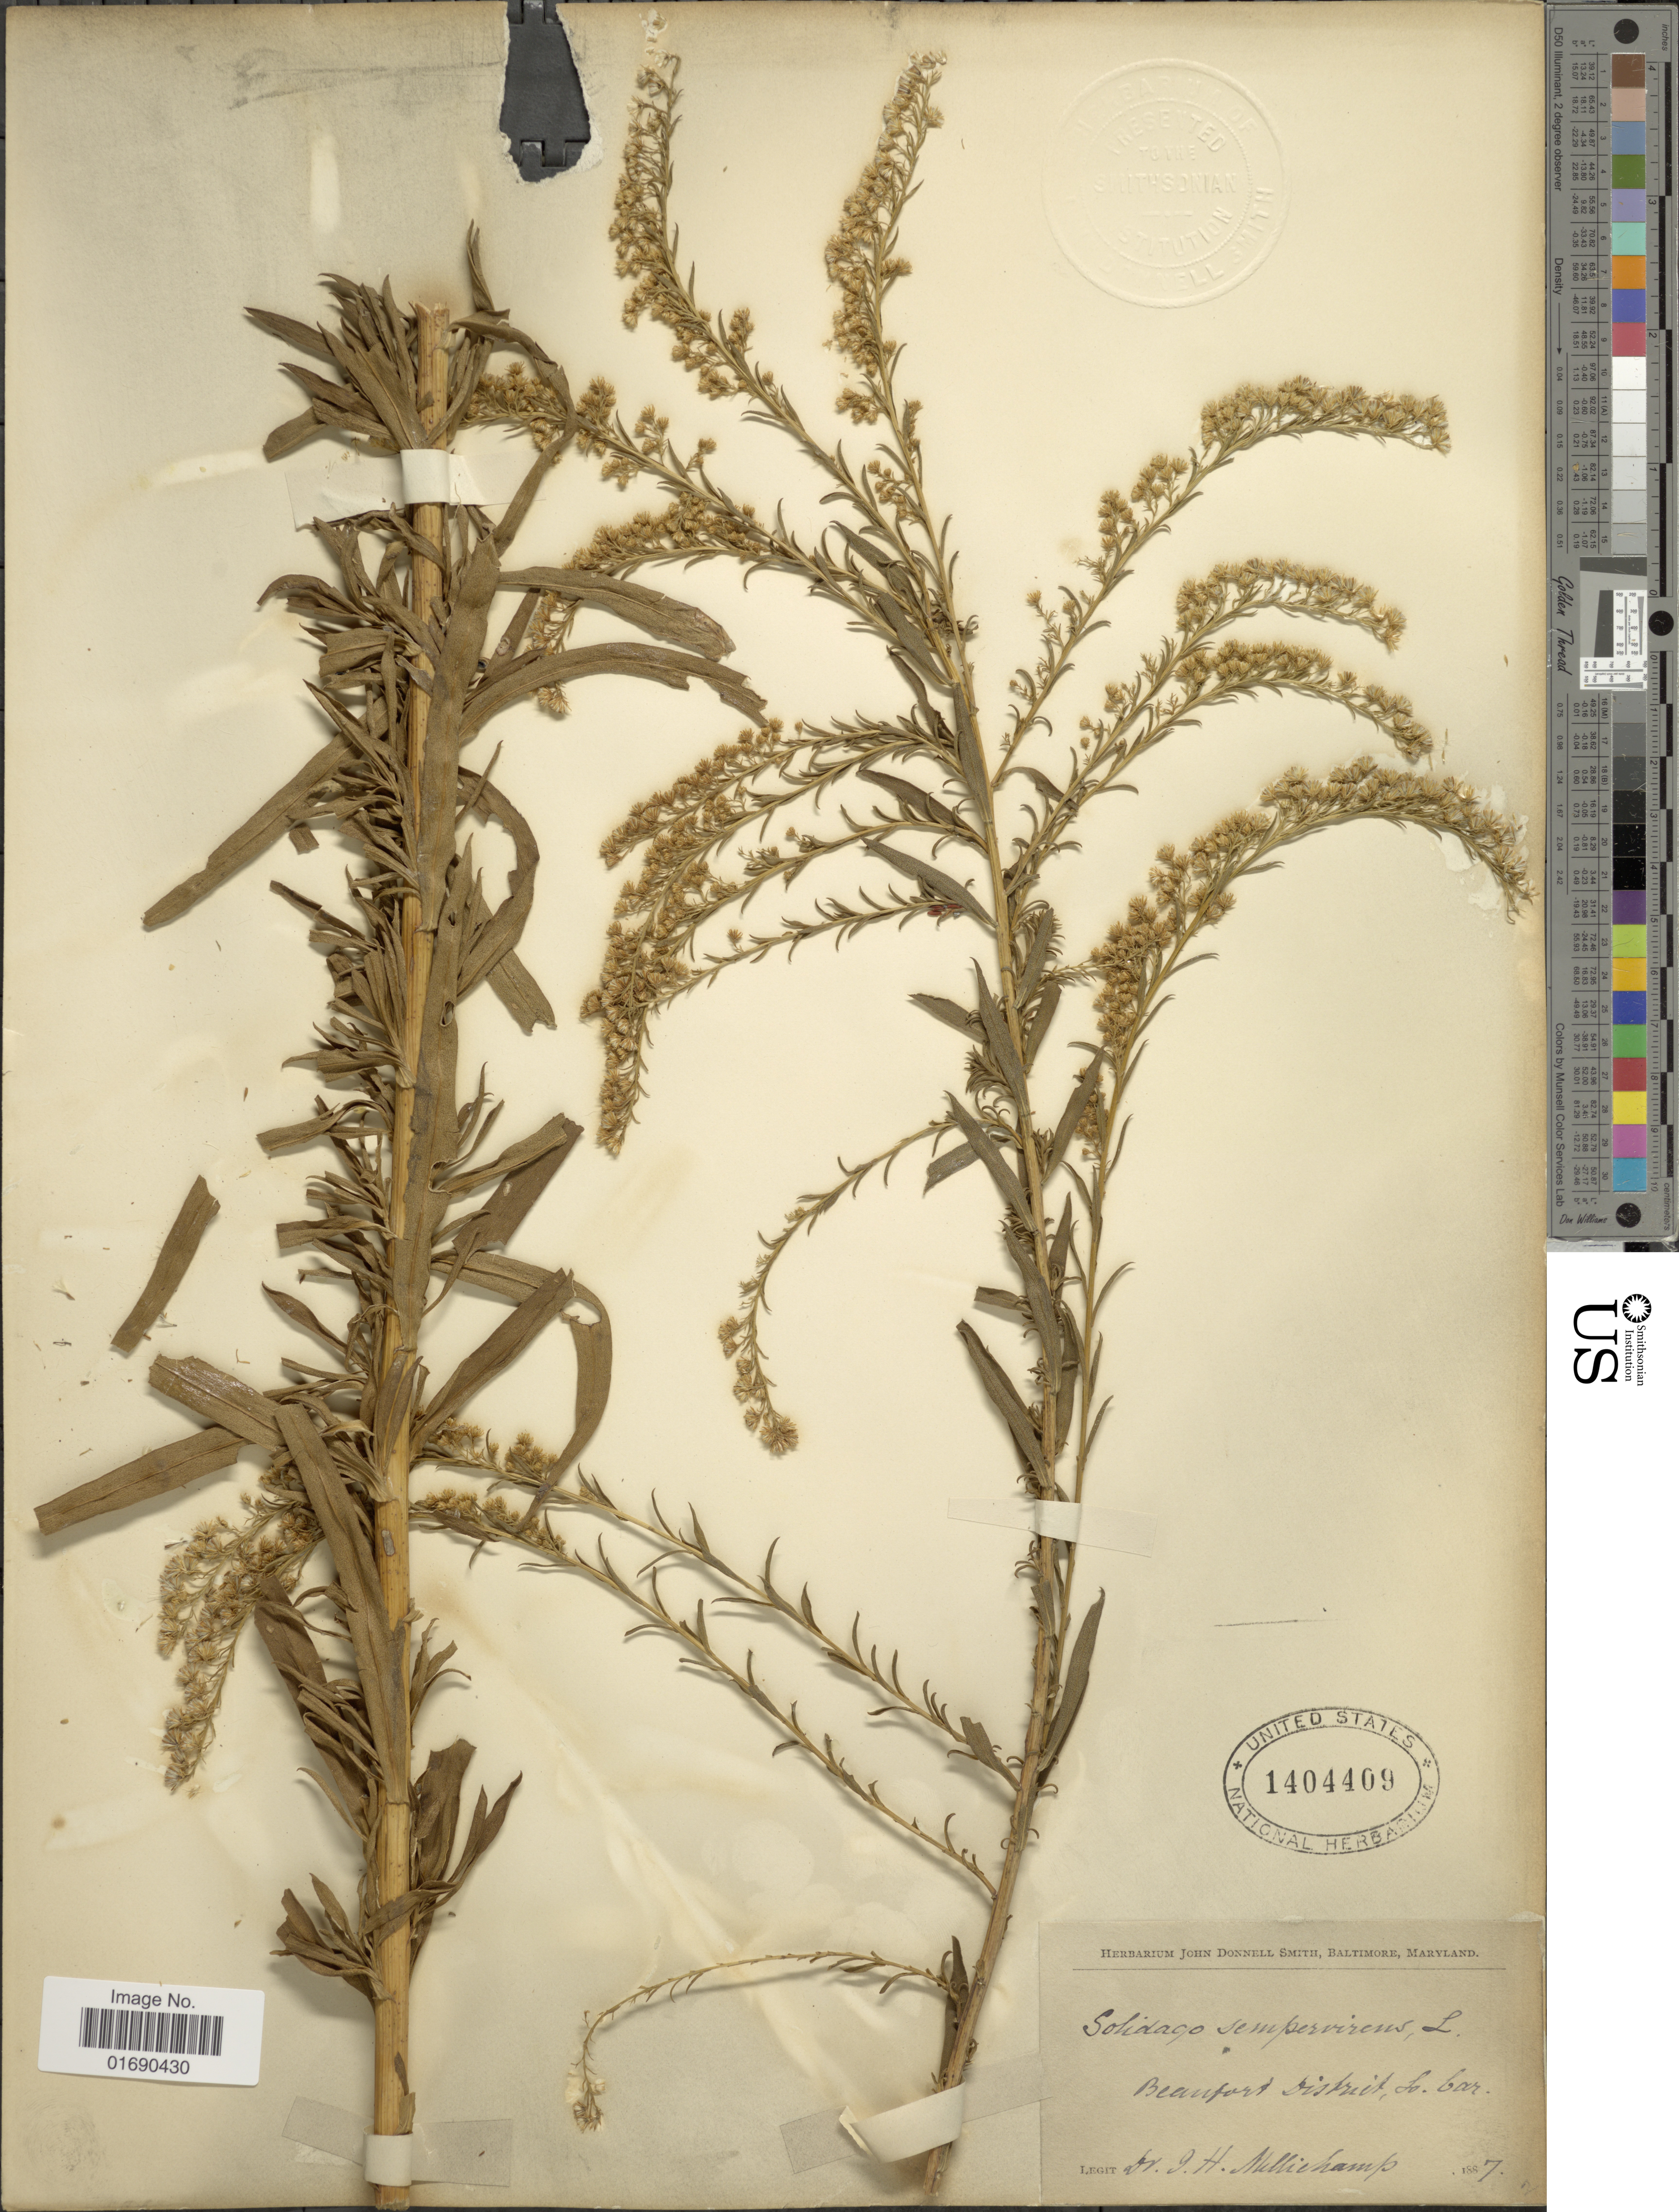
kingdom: Plantae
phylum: Tracheophyta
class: Magnoliopsida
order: Asterales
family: Asteraceae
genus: Solidago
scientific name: Solidago sempervirens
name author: L.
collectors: J. H. Mellichamp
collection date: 1887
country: United States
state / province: South Carolina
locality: Beaufort District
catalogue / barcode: US 1404409